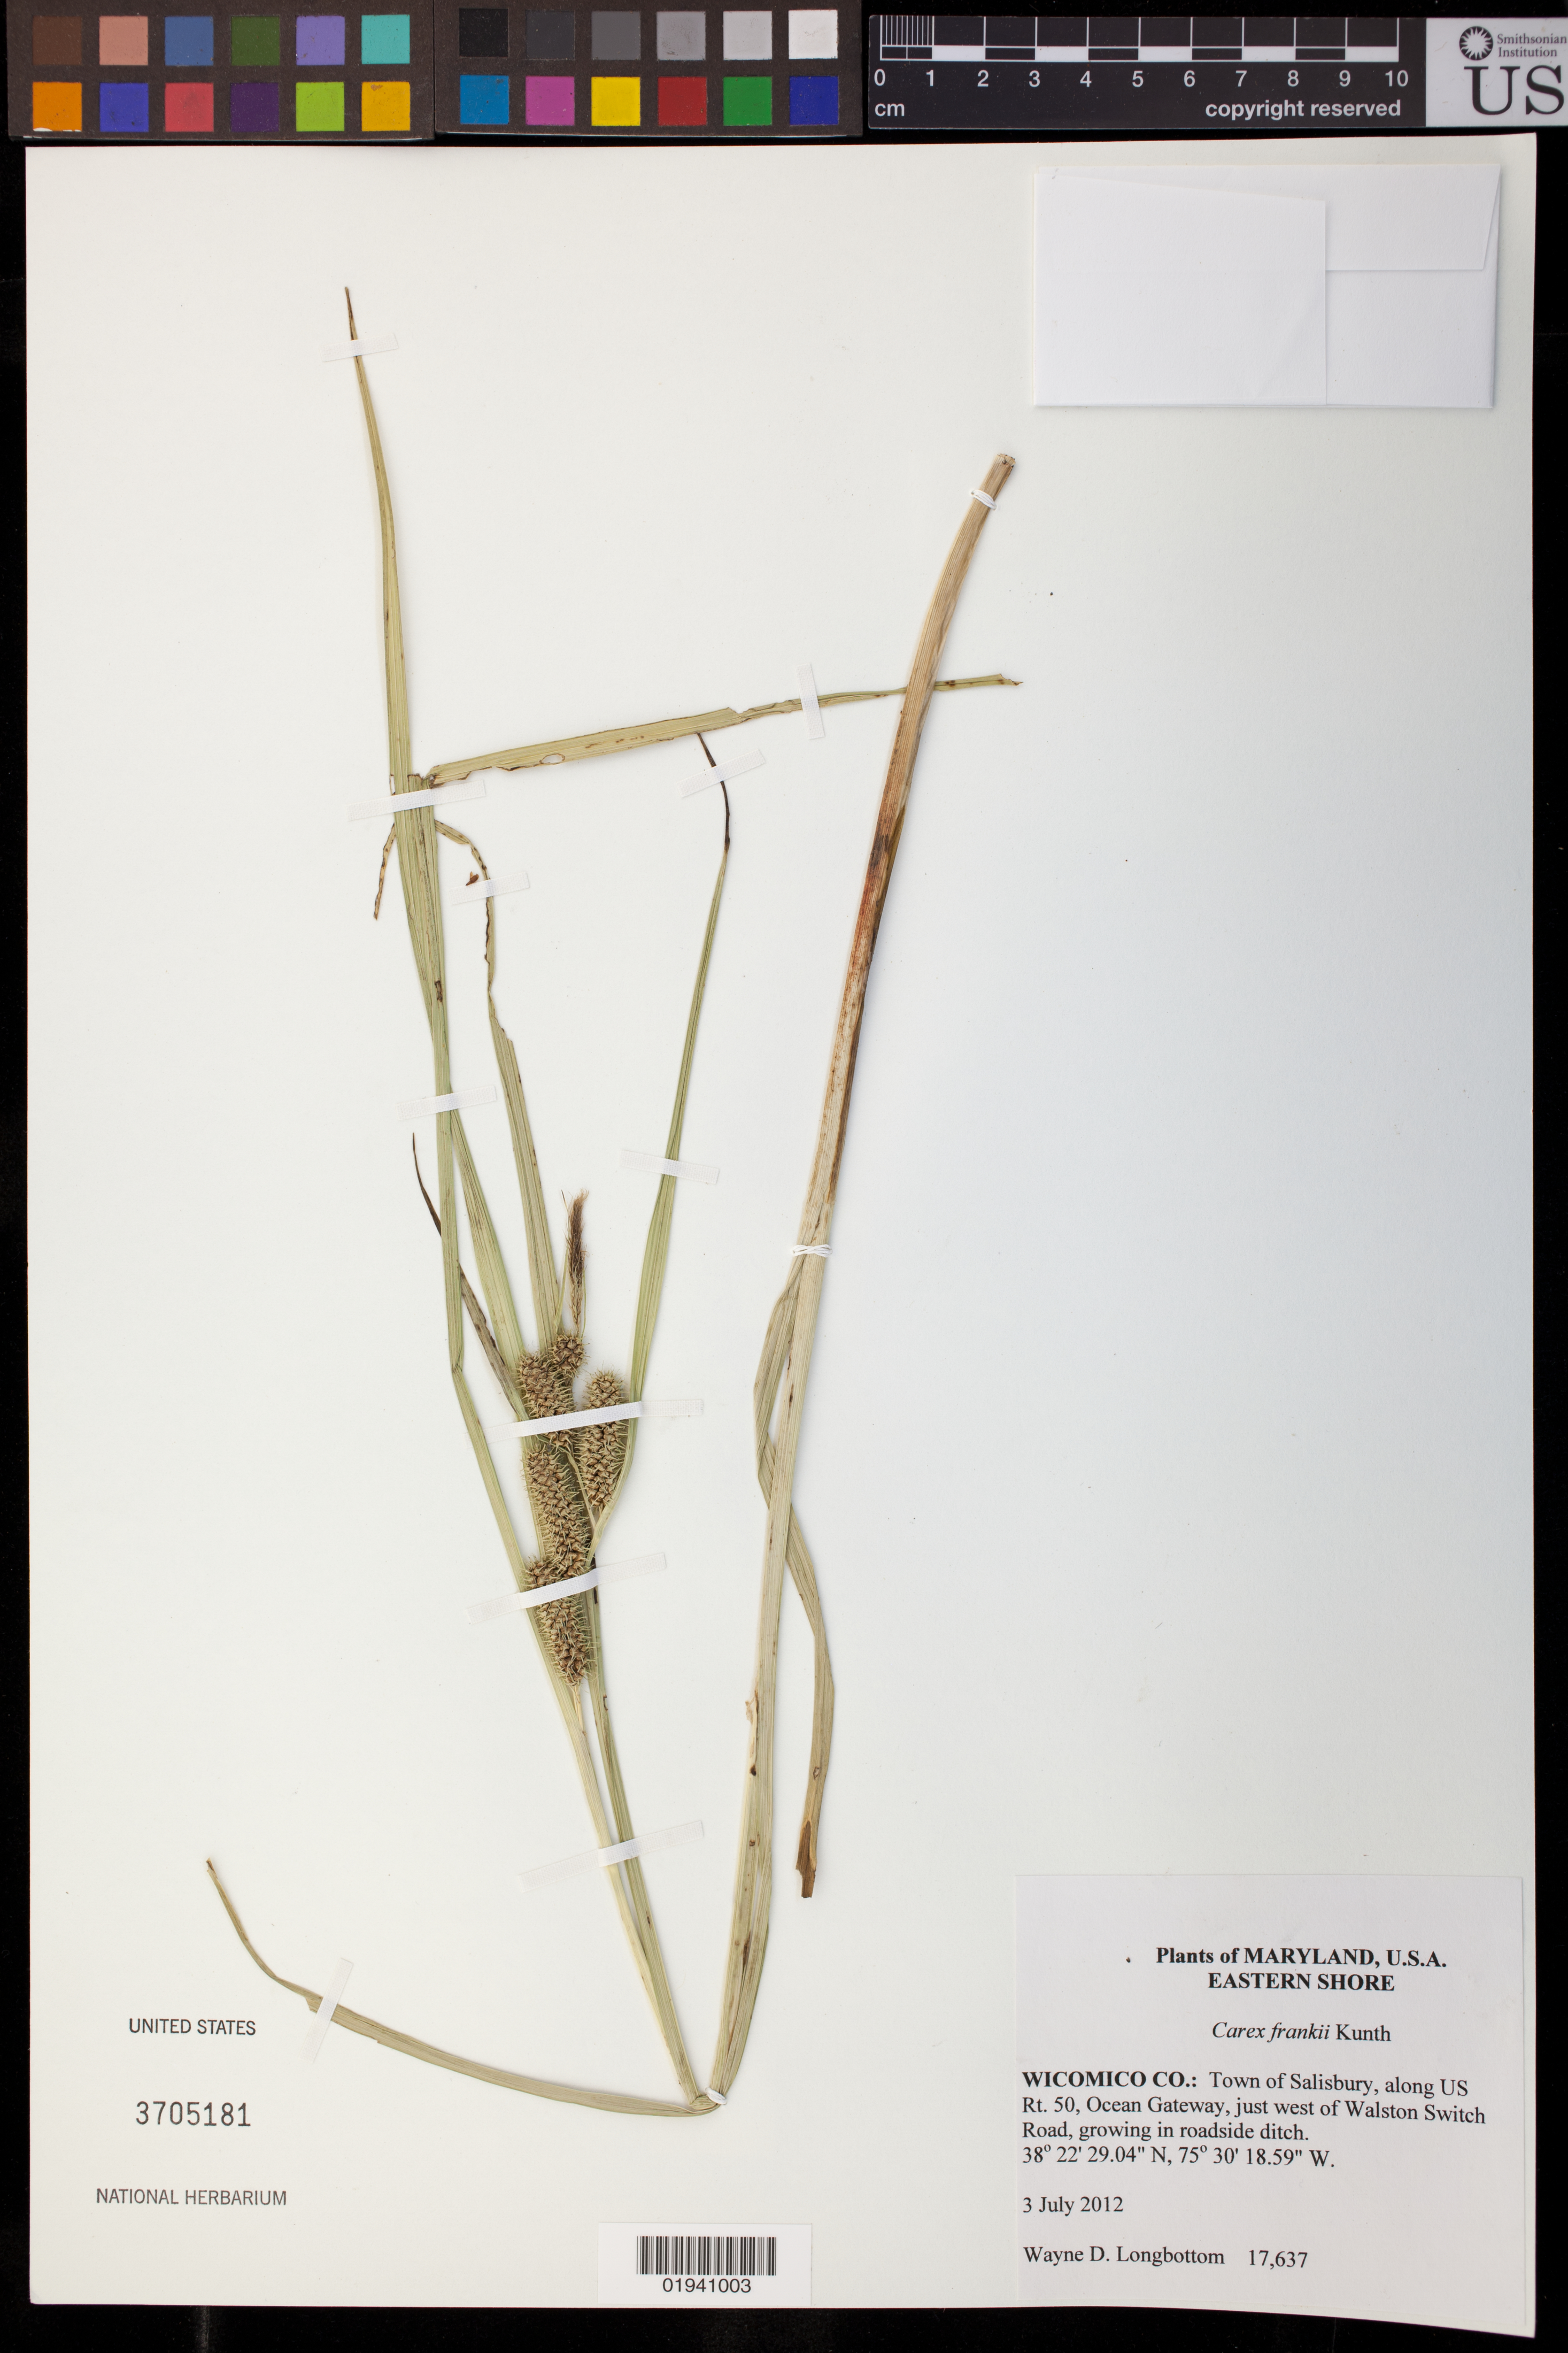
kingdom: Plantae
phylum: Tracheophyta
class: Liliopsida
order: Poales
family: Cyperaceae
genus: Carex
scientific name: Carex frankii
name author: Kunth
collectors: W. D. Longbottom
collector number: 17637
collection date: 2012-07-03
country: United States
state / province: Maryland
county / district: Wicomico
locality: Town of Salisbury, along US Rt. 50, Ocean Gateway, just west of Walston Switch Road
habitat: growing in roadside ditch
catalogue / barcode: US 3705181